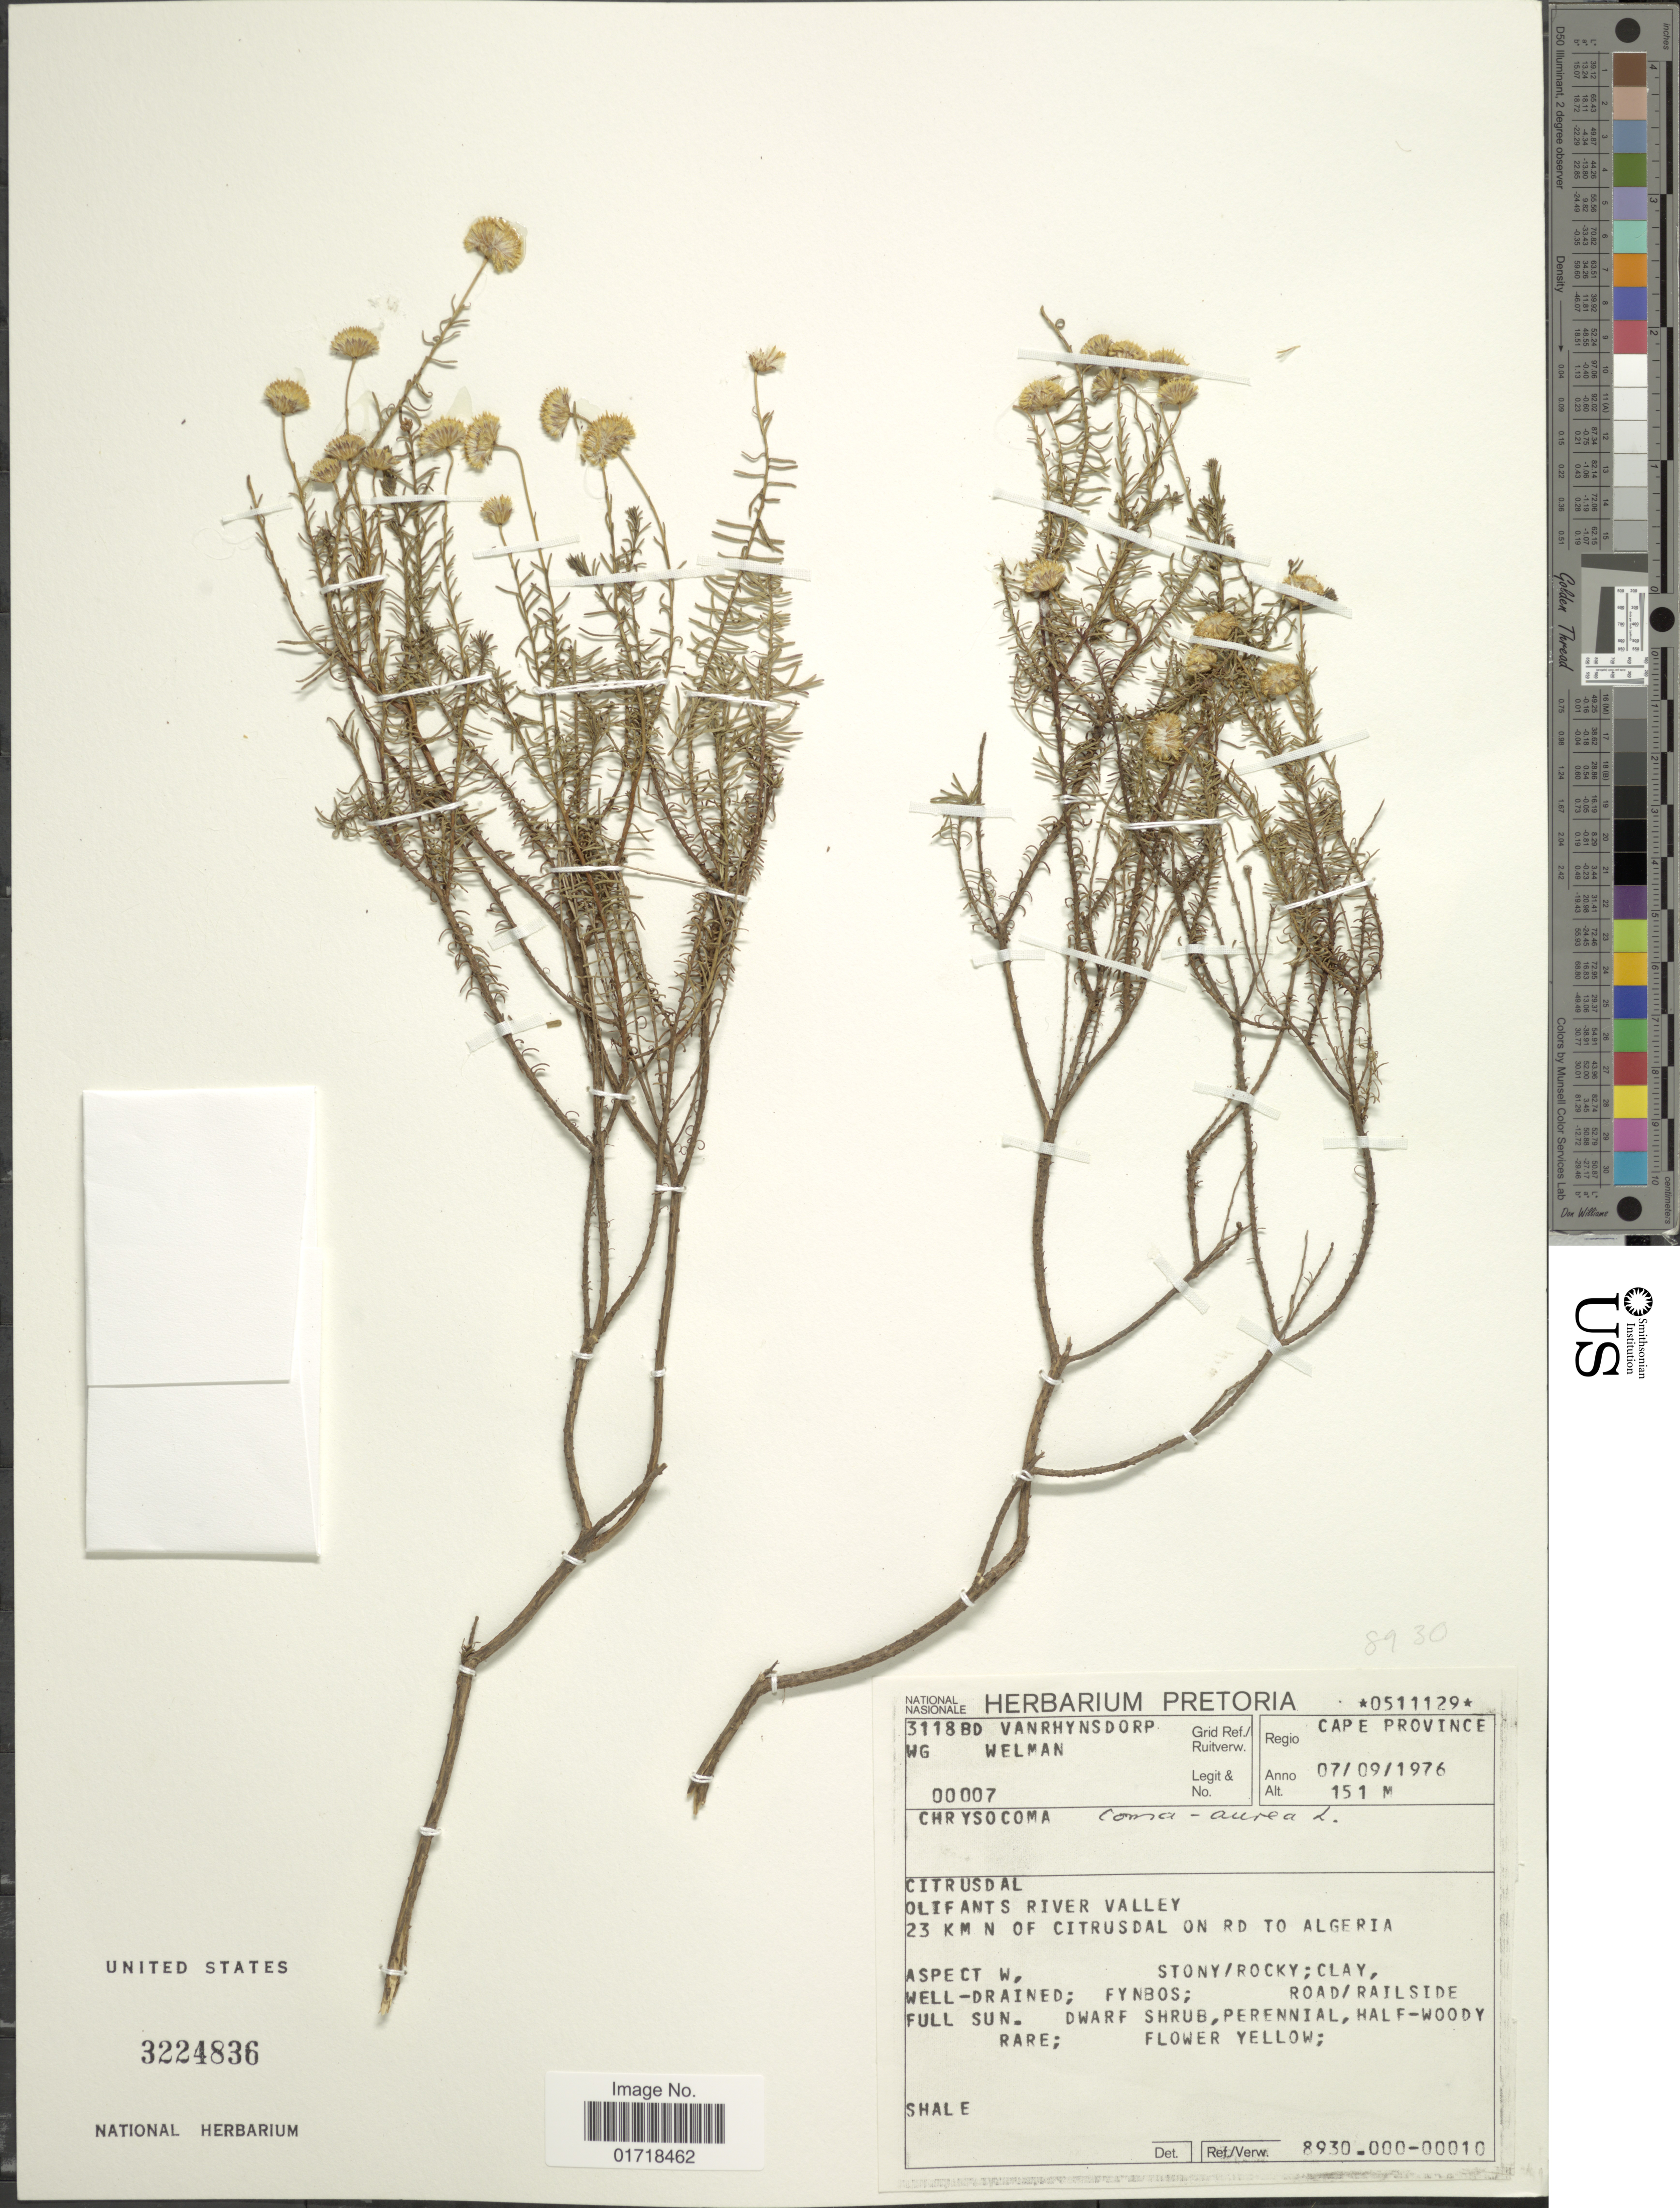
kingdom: Plantae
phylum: Tracheophyta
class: Magnoliopsida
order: Asterales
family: Asteraceae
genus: Chrysocoma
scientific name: Chrysocoma coma-aurea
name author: L.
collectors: W. G. Welman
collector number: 00007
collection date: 1976-09-07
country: South Africa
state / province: Western Cape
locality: Citrusdal, Olifant River Valley, 23 km N of Citrusdal on RD to Algeria.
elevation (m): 151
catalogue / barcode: US 3224836